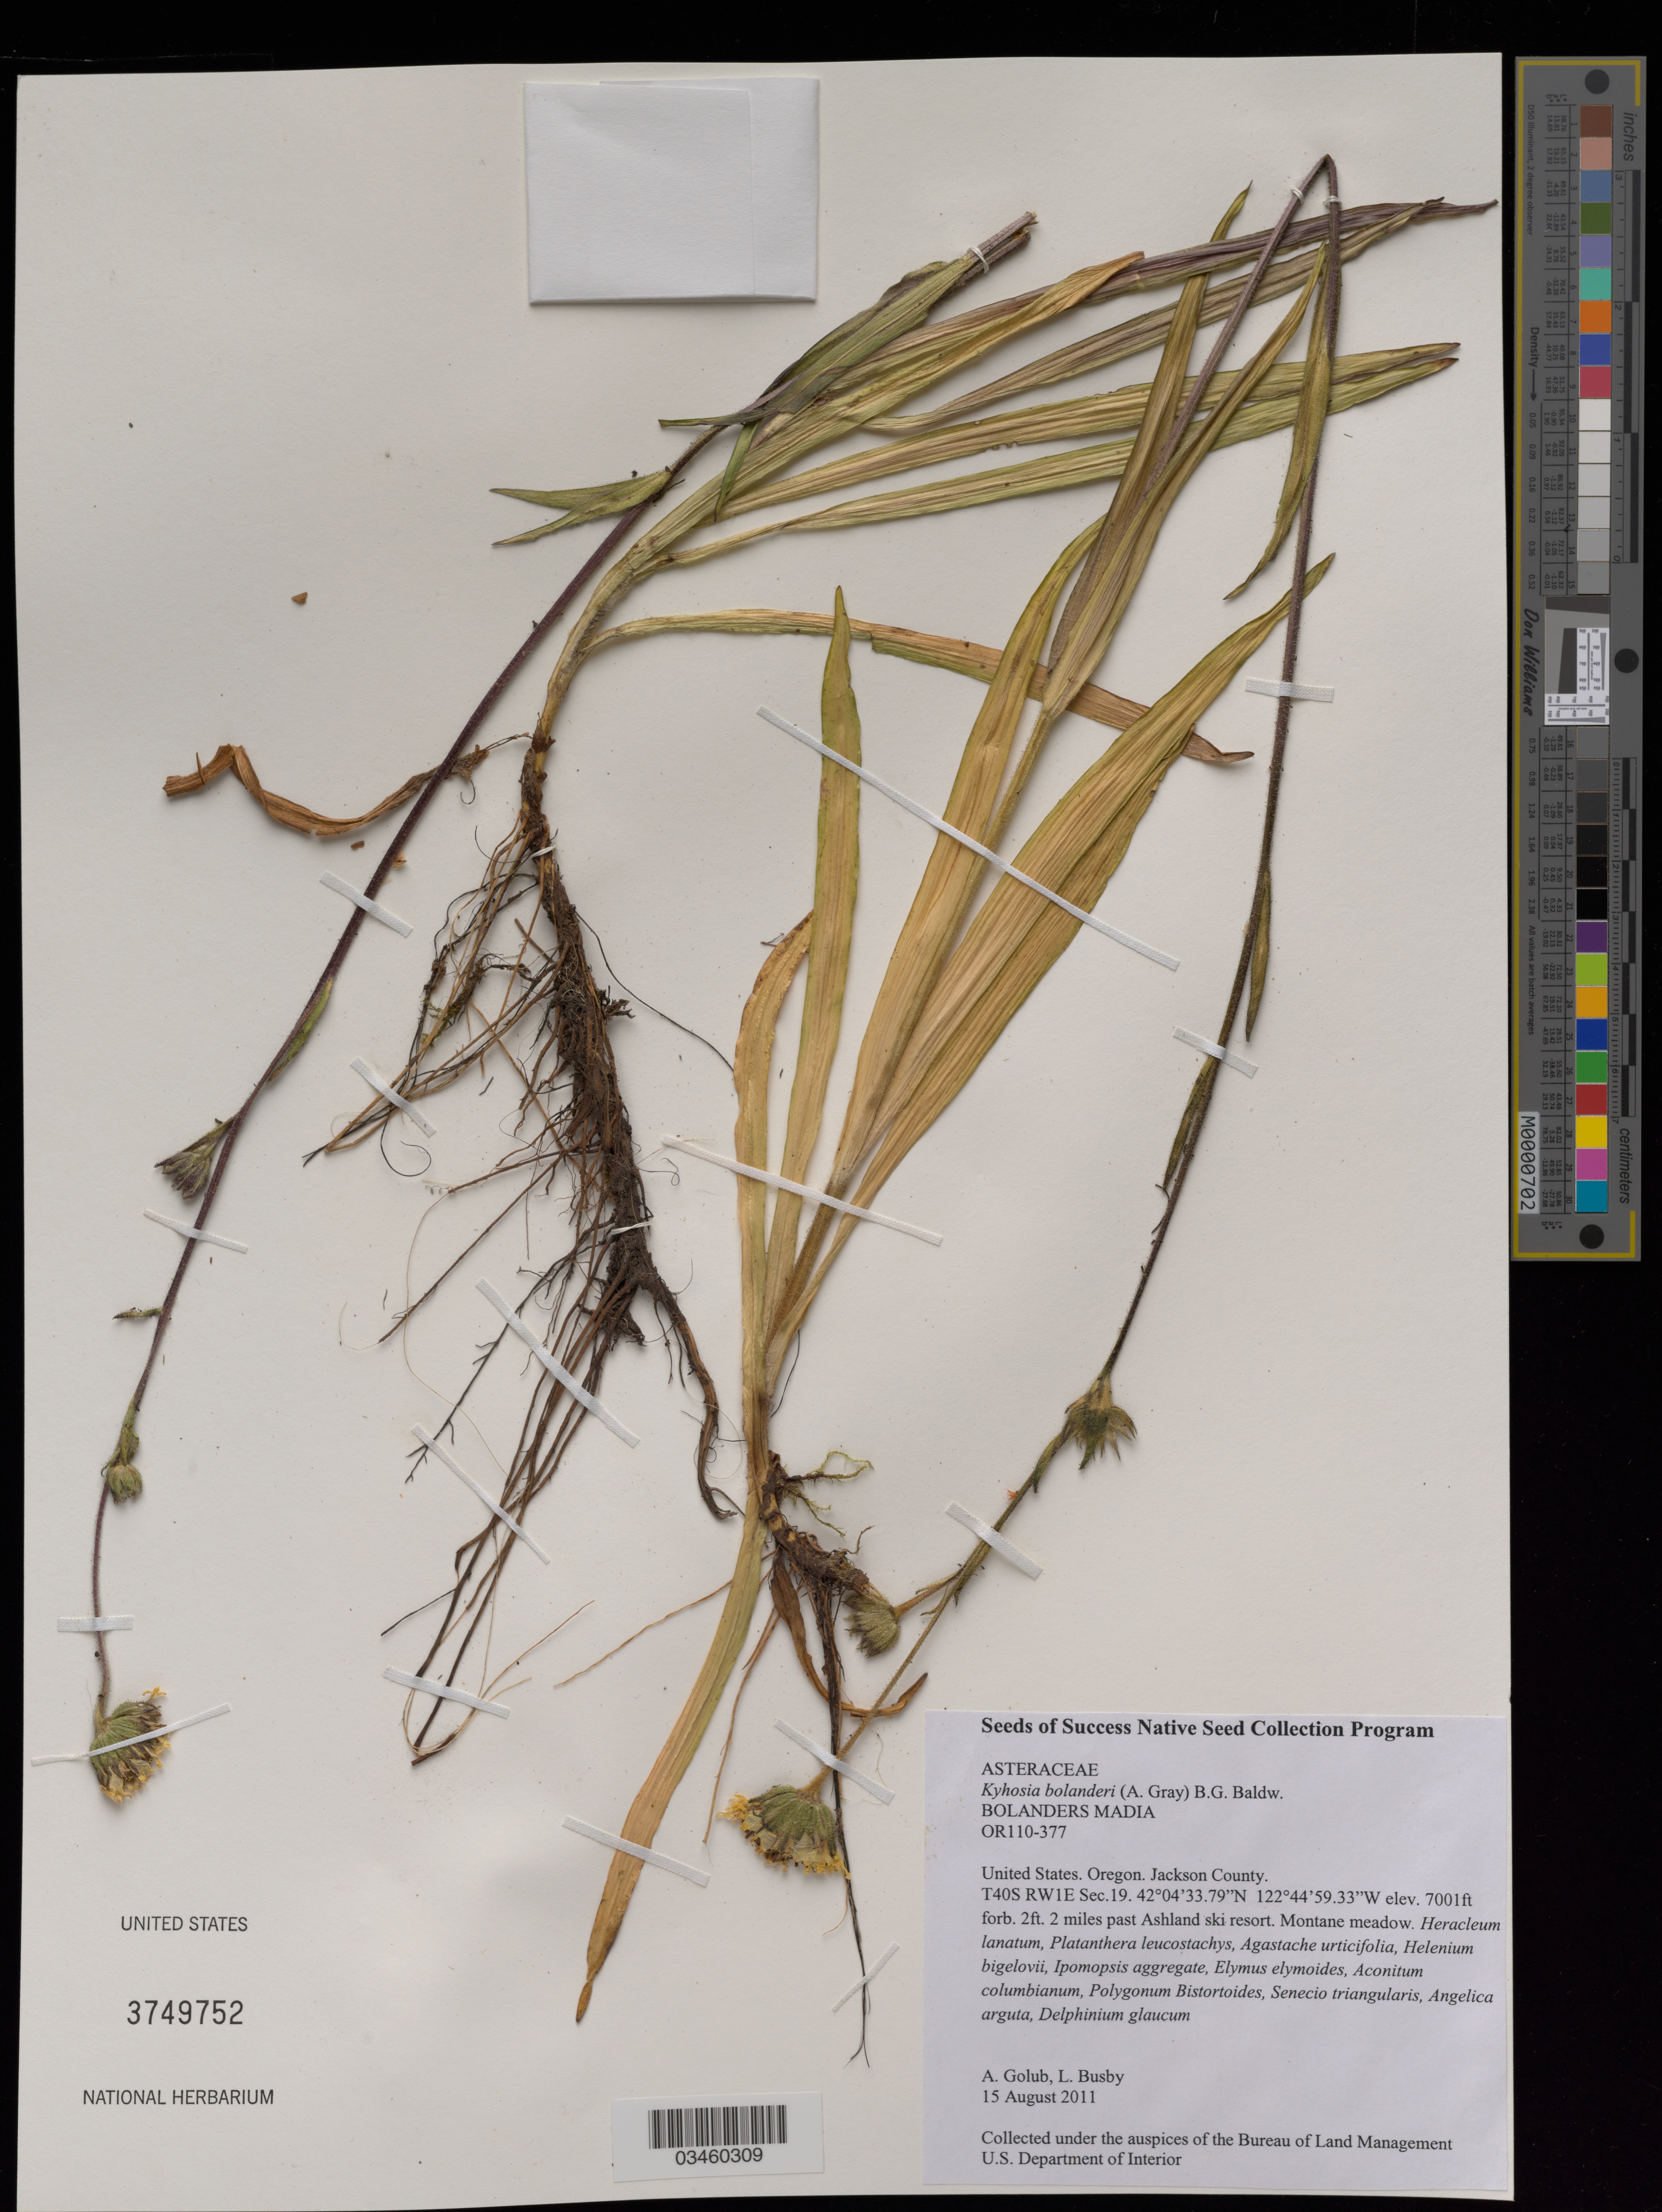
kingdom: Plantae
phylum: Tracheophyta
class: Magnoliopsida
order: Asterales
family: Asteraceae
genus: Kyhosia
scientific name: Kyhosia bolanderi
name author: (A. Gray) B.G. Baldwin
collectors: A. Golub & L. Busby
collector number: OR110-377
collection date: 2011-08-15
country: United States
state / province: Oregon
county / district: Jackson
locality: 2 mi. past Ashland ski resort. T40S RW1E Sec 19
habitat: Montane meadow. With Heracleum lanatum, Agastache urticifolia, Elymus elymoides, ect.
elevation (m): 2134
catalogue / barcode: US 3749752